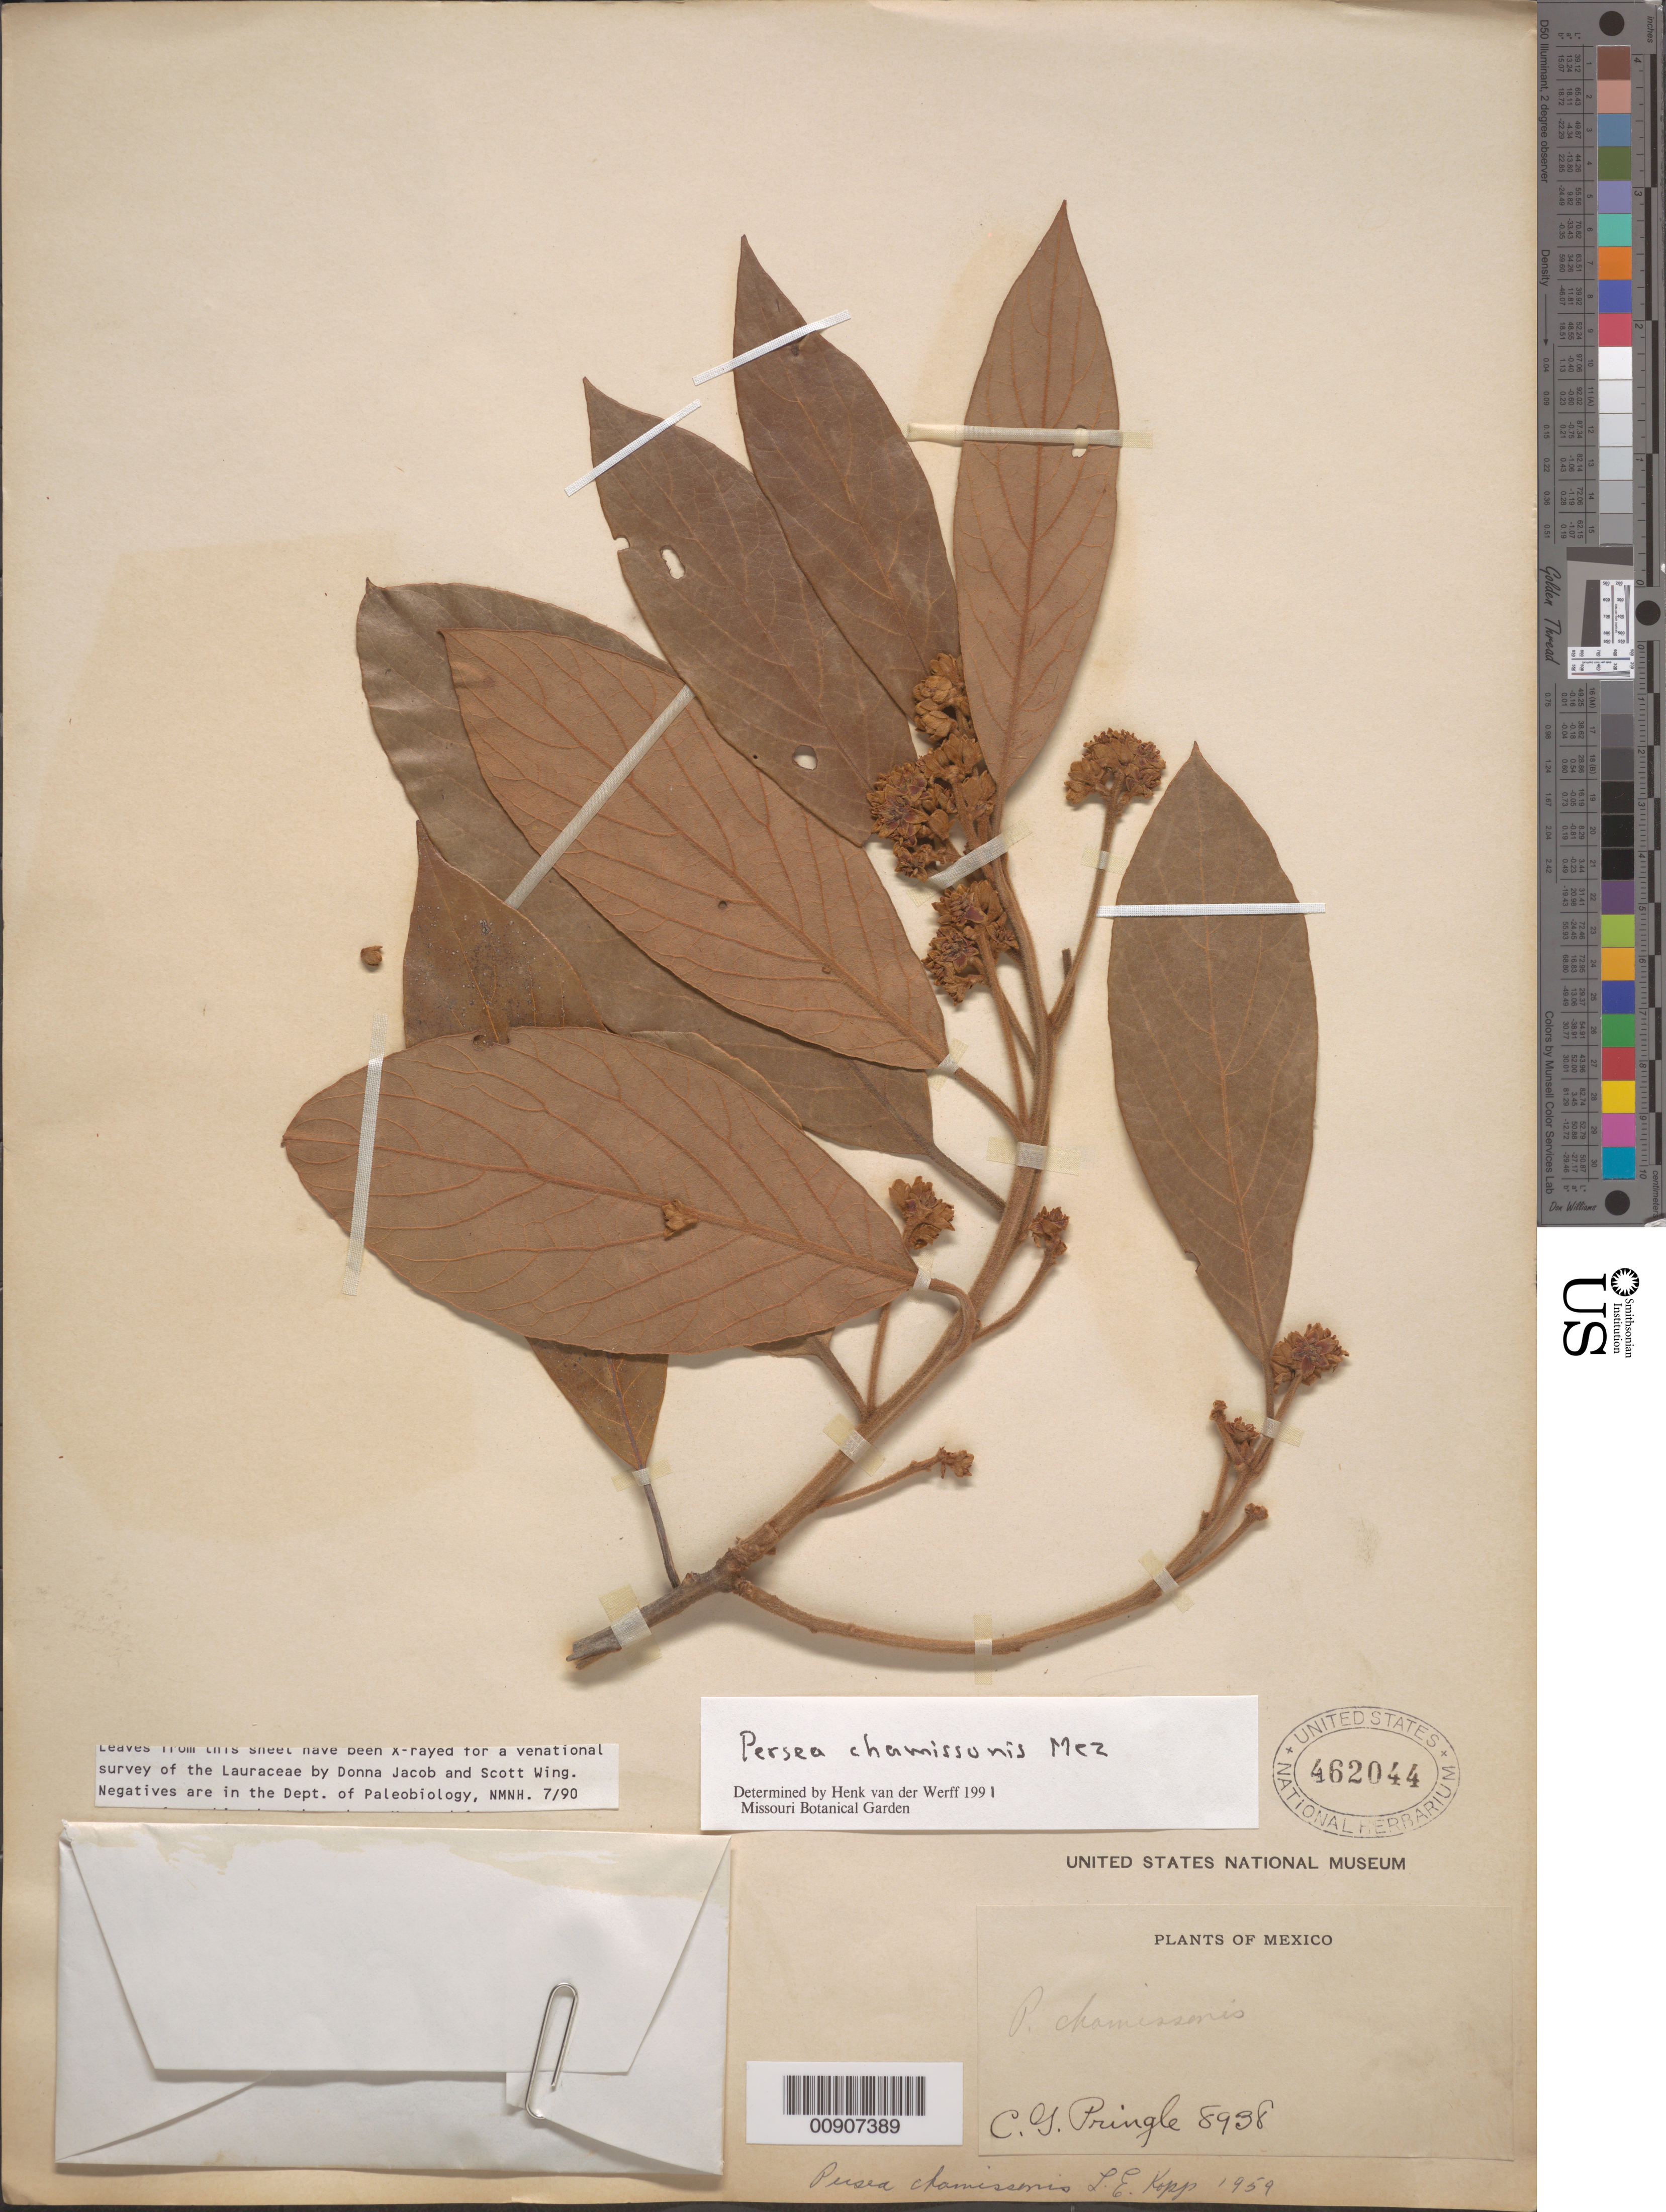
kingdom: Plantae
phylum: Tracheophyta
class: Magnoliopsida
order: Laurales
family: Lauraceae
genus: Persea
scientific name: Persea chamissonis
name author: Mez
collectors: C. G. Pringle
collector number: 8938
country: Mexico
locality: Mexico.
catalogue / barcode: US 462044